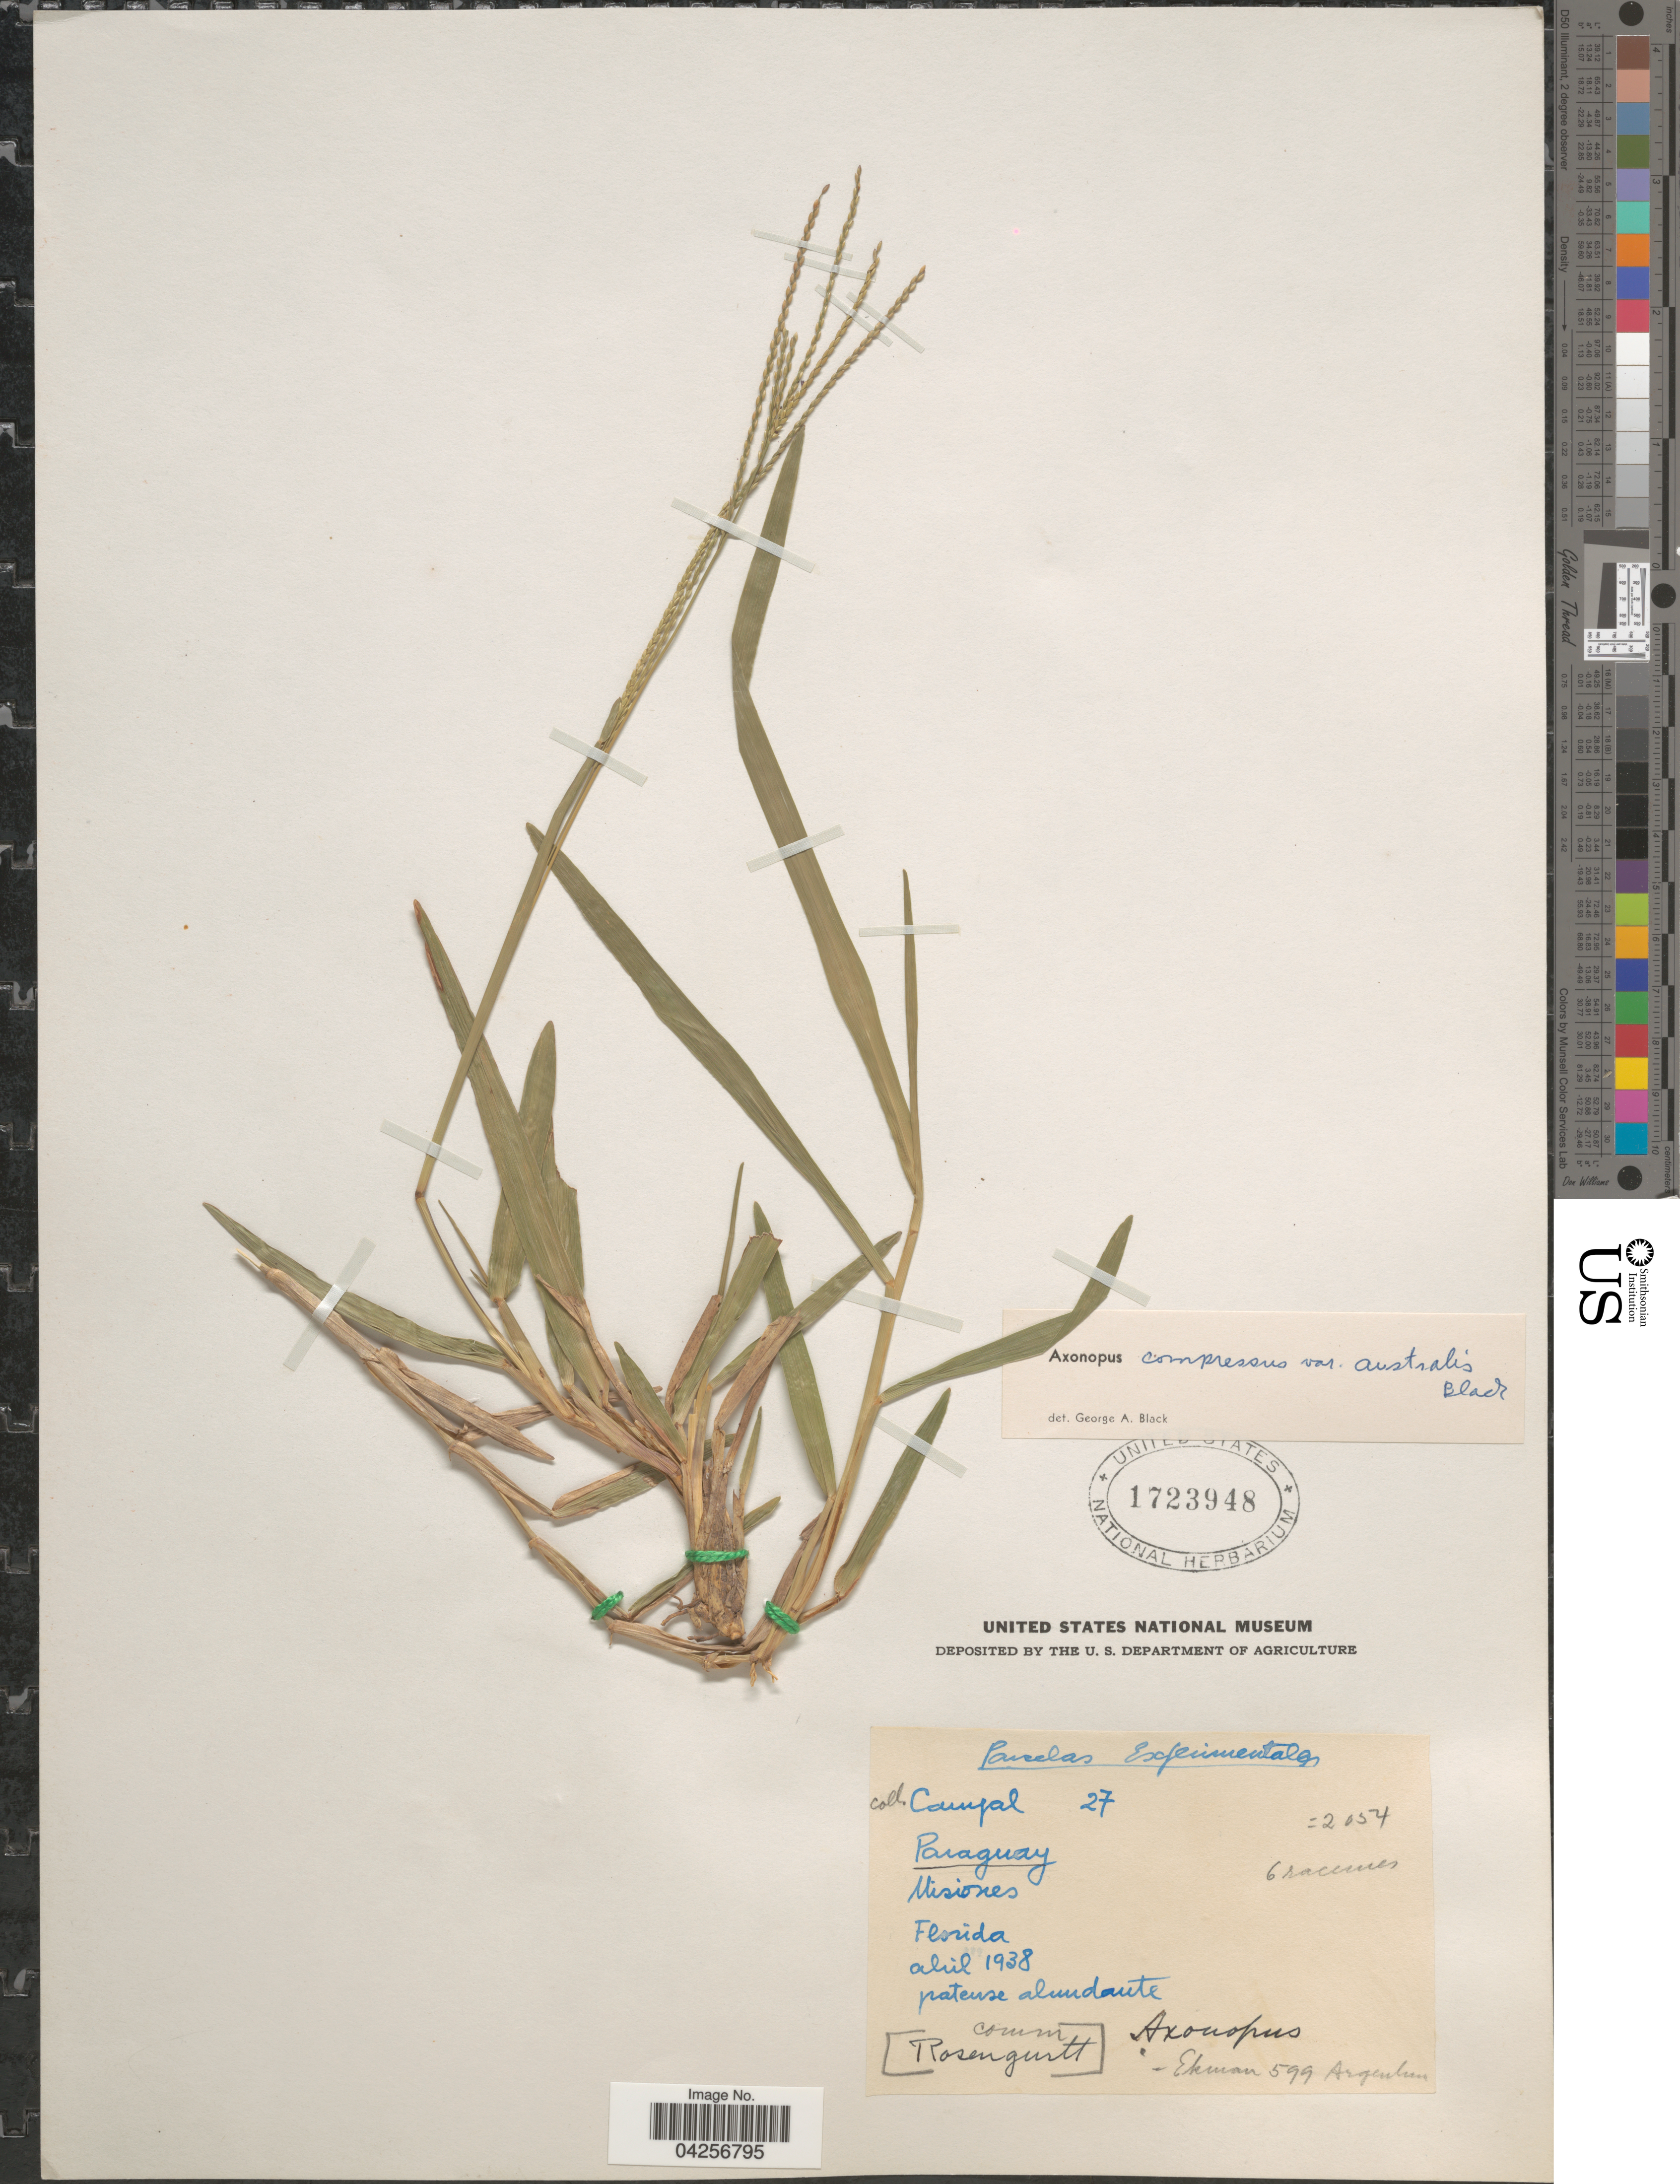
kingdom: Plantae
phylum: Tracheophyta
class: Liliopsida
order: Poales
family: Poaceae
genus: Axonopus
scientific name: Axonopus compressus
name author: (Sw.) P. Beauv.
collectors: -- Campal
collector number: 27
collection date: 1938-04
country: Paraguay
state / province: Misiones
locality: Florida.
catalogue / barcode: US 1723948